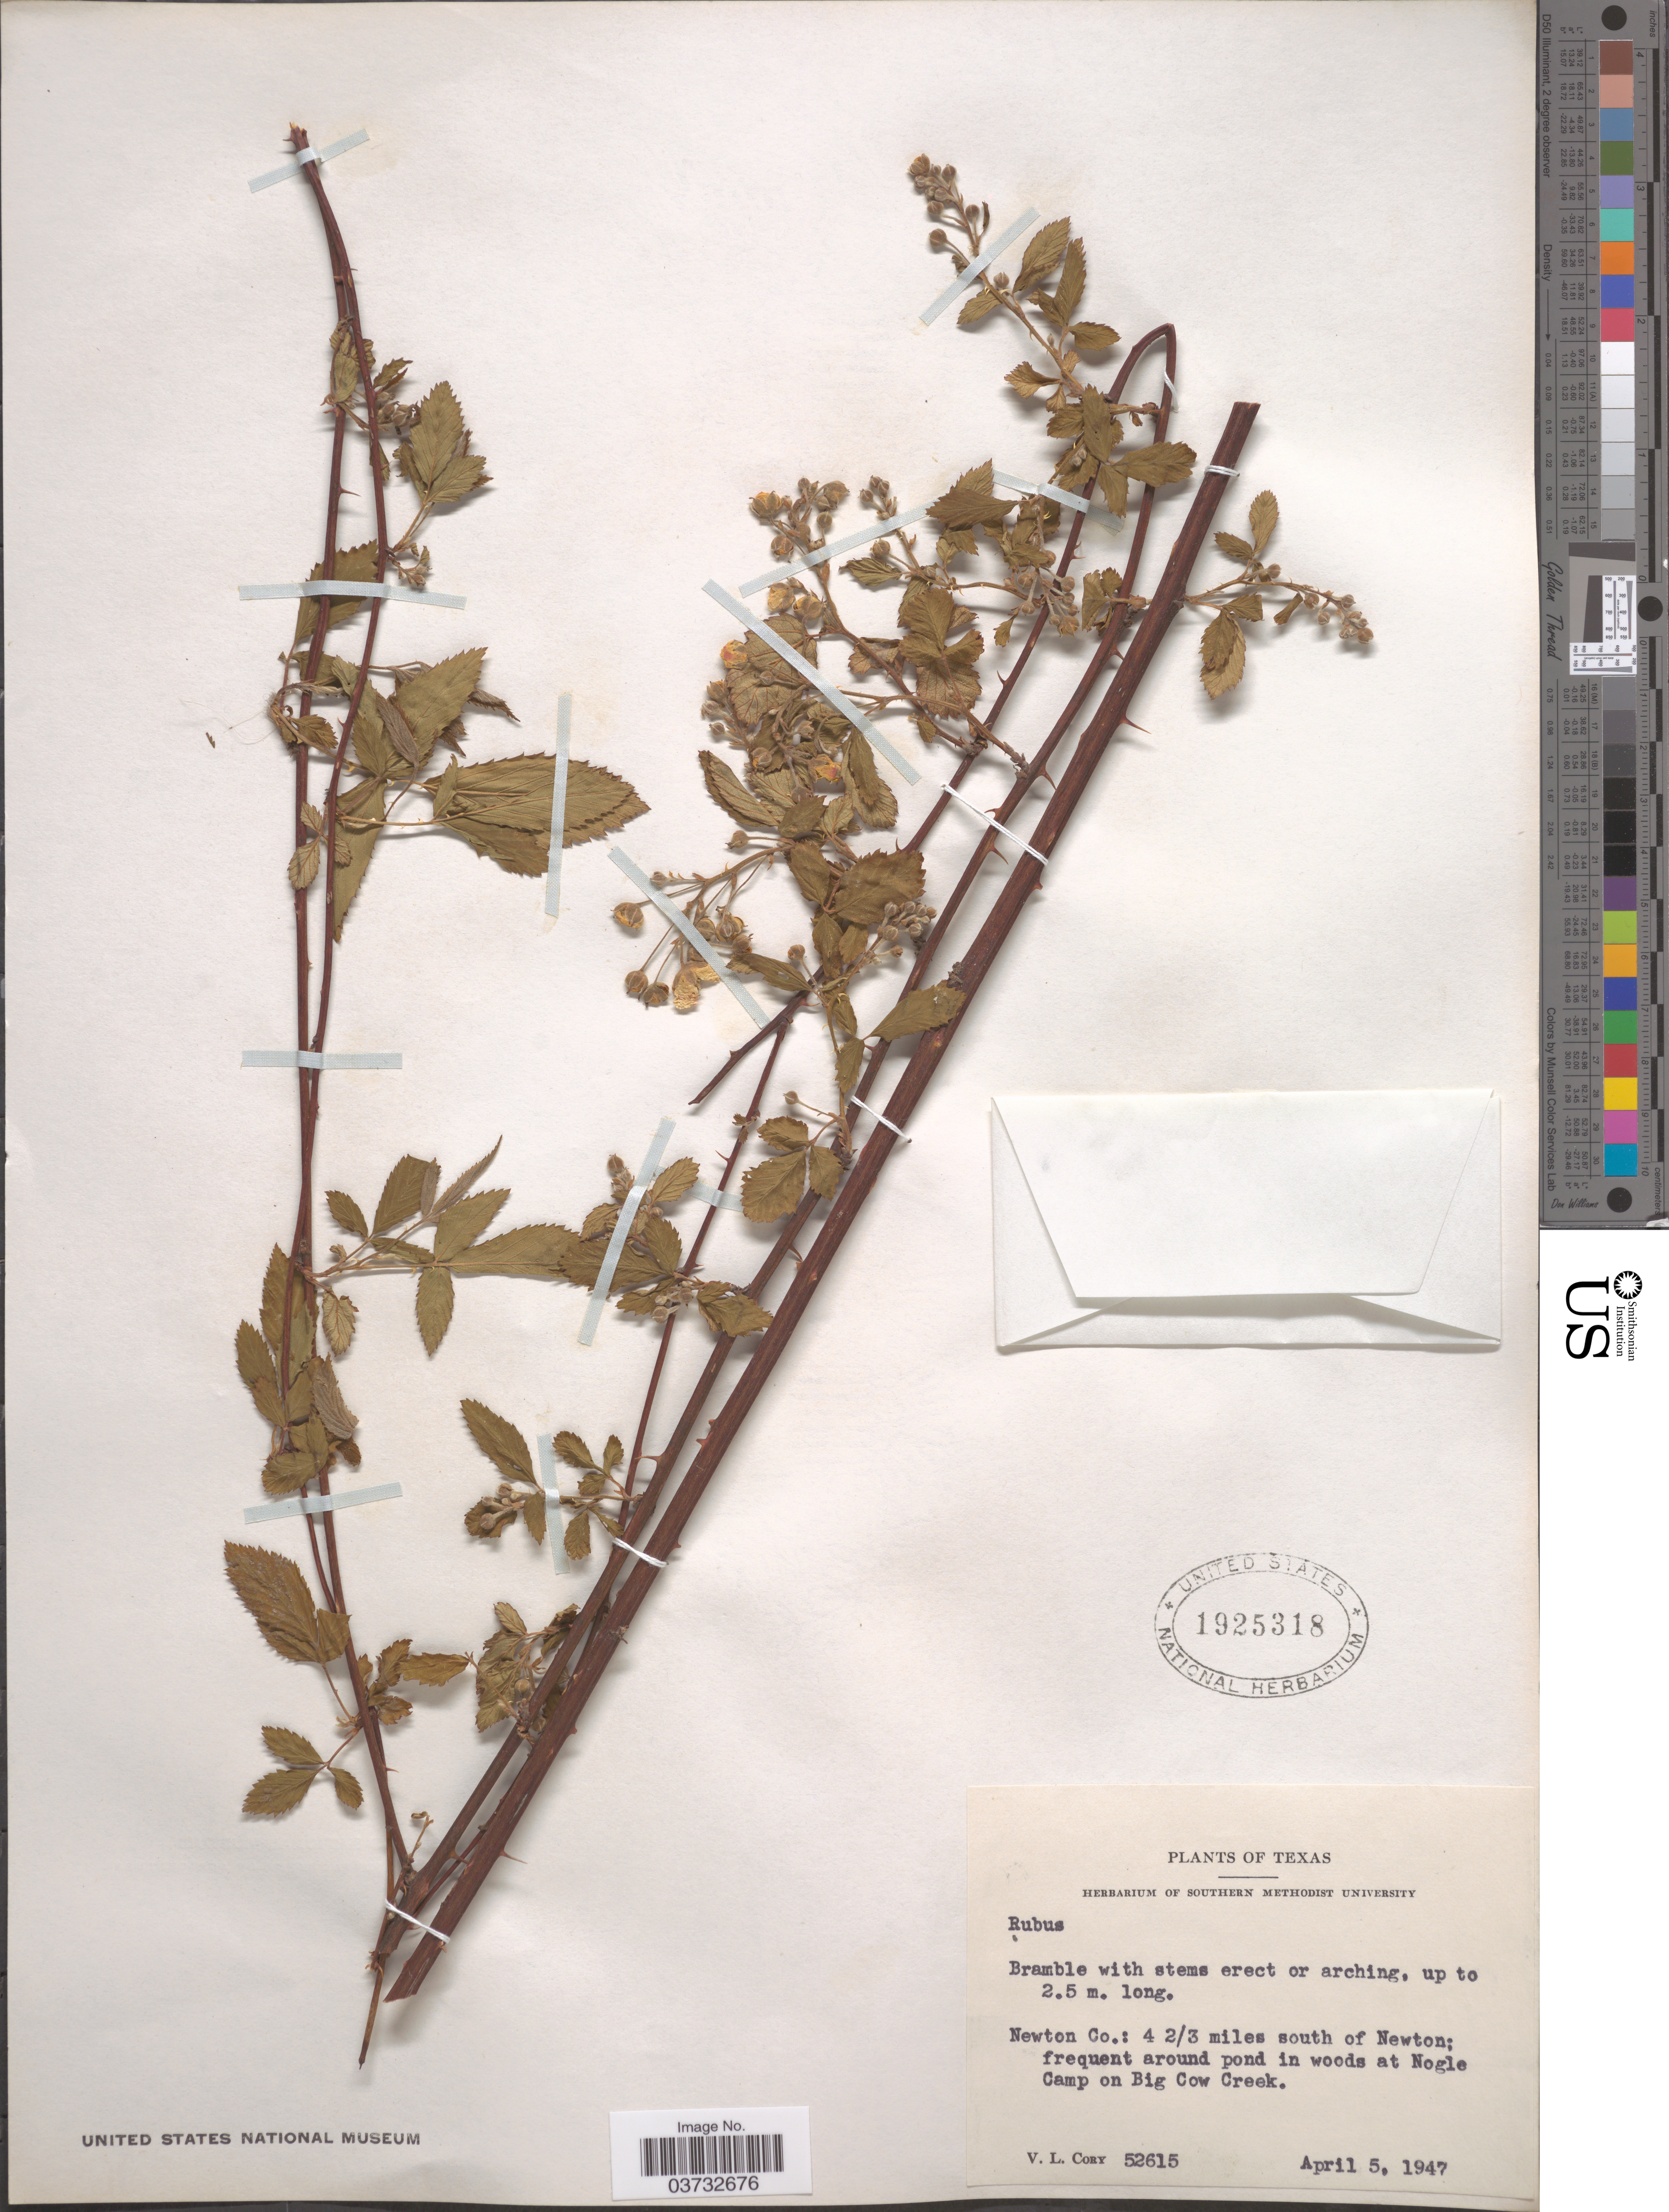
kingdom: Plantae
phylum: Tracheophyta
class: Magnoliopsida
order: Rosales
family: Rosaceae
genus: Rubus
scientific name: Rubus sp.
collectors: V. Cory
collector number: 52615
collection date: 1947-04-05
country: United States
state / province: Texas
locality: Newton Co.: 4⅔ miles south of Newton. Around pond in woods at Nogle Camp on Big Cow Creek.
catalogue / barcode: US 1925318